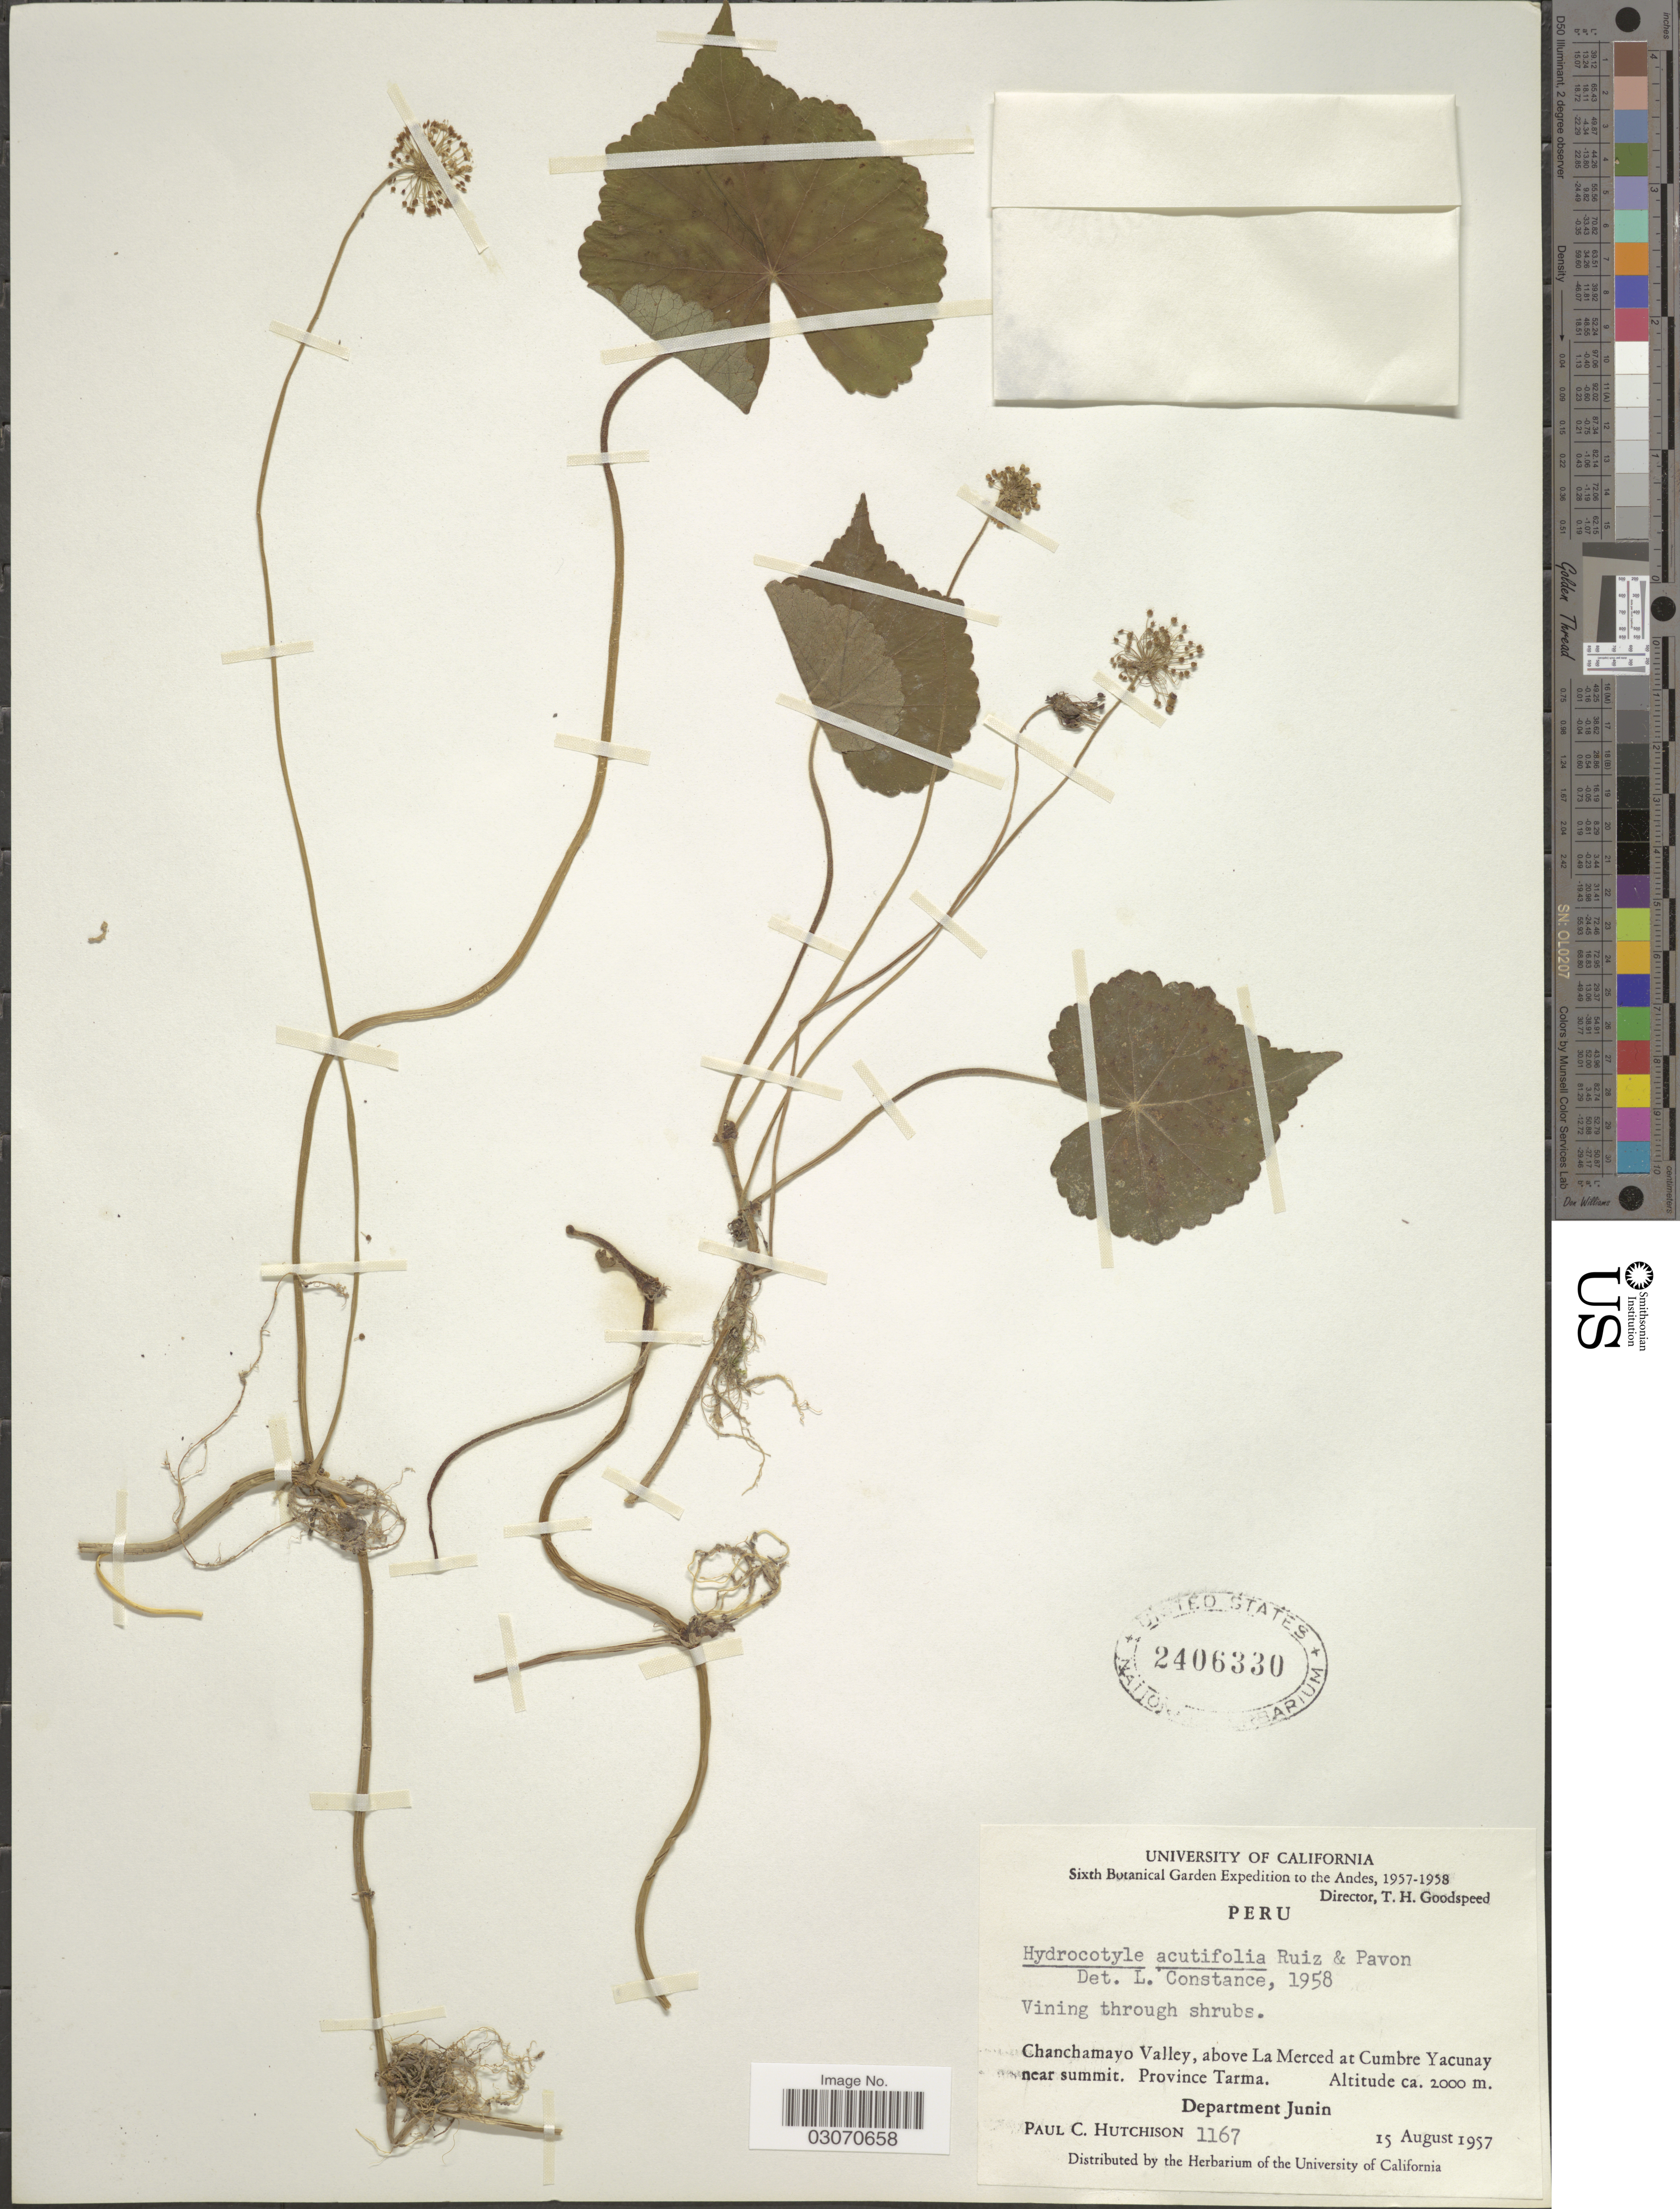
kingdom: Plantae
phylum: Tracheophyta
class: Magnoliopsida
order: Apiales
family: Araliaceae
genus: Hydrocotyle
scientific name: Hydrocotyle acutifolia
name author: Ruiz & Pav.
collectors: P. C. Hutchison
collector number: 1167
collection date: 1957-08-15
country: Peru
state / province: Junín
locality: The Andes, Chanchamayo Valley, above La Merced at Cumbre Yacunay near summit. Province Tarma, Department Junin.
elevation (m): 2000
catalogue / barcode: US 2406330